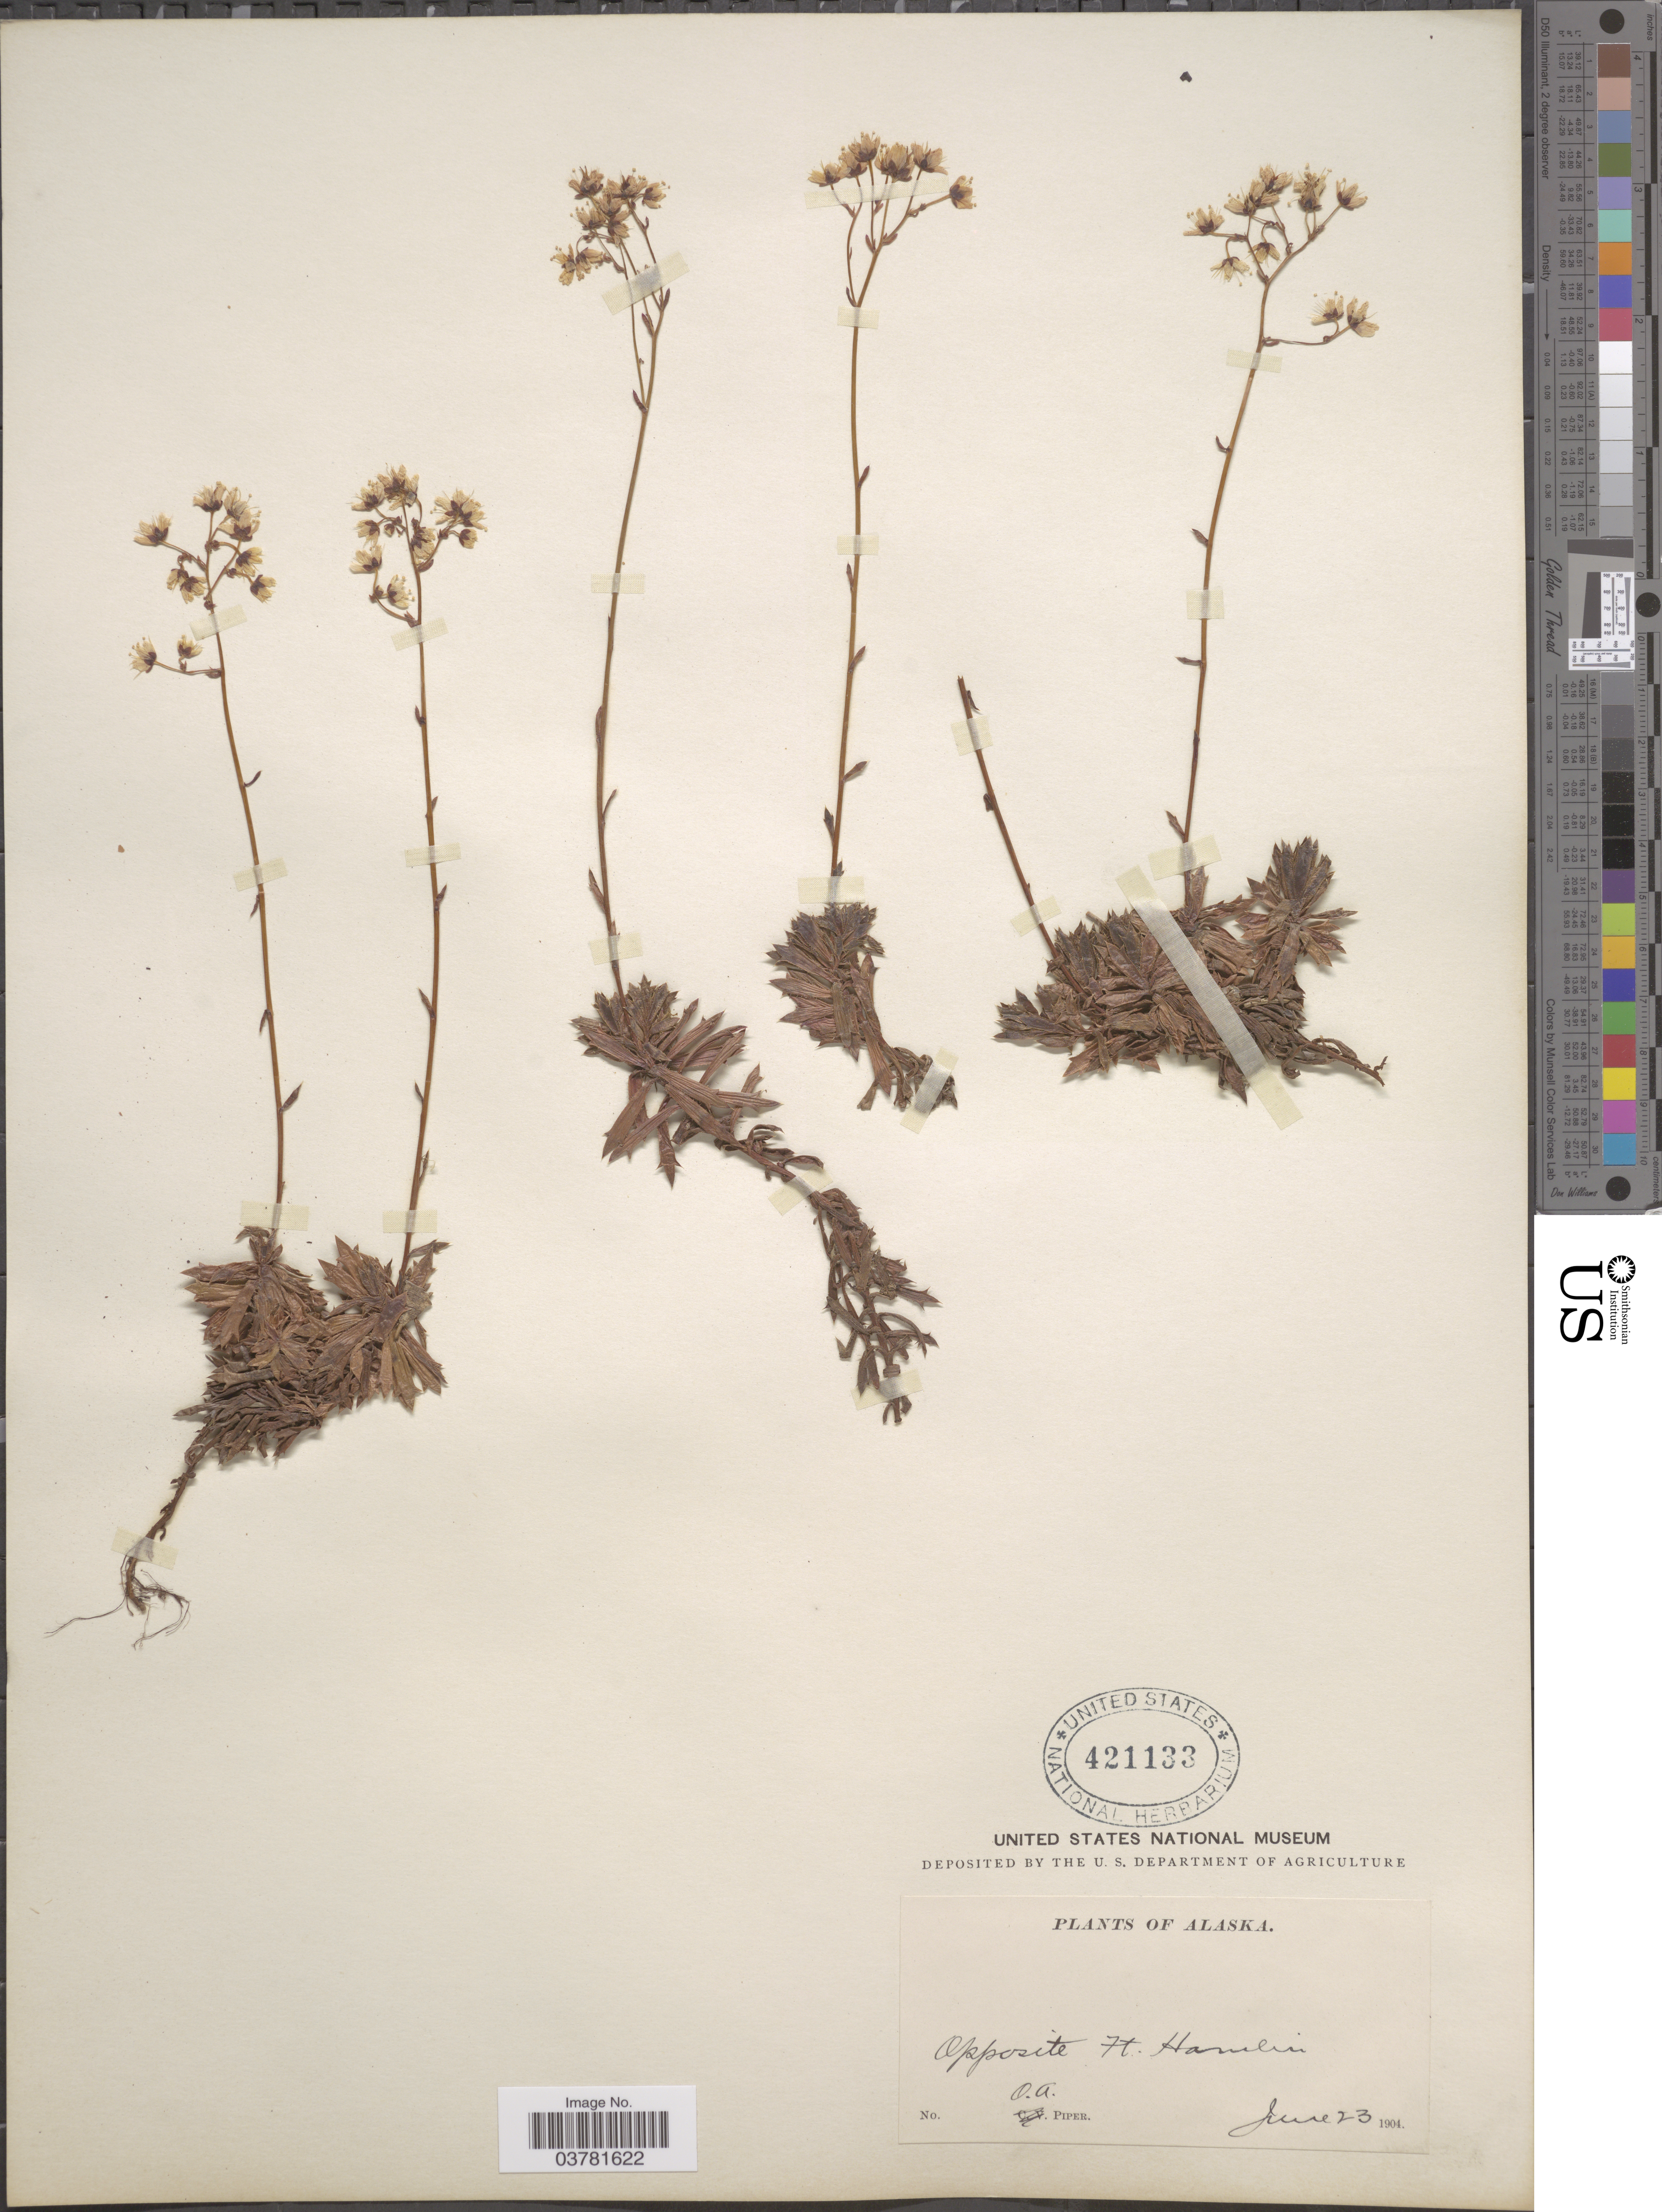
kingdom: Plantae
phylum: Tracheophyta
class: Magnoliopsida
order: Saxifragales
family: Saxifragaceae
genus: Saxifraga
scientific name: Saxifraga tricuspidata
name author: Rottb.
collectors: O. Piper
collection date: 1904-06-23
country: United States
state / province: Alaska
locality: Opposite Ft. Hamlin.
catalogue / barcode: US 421133